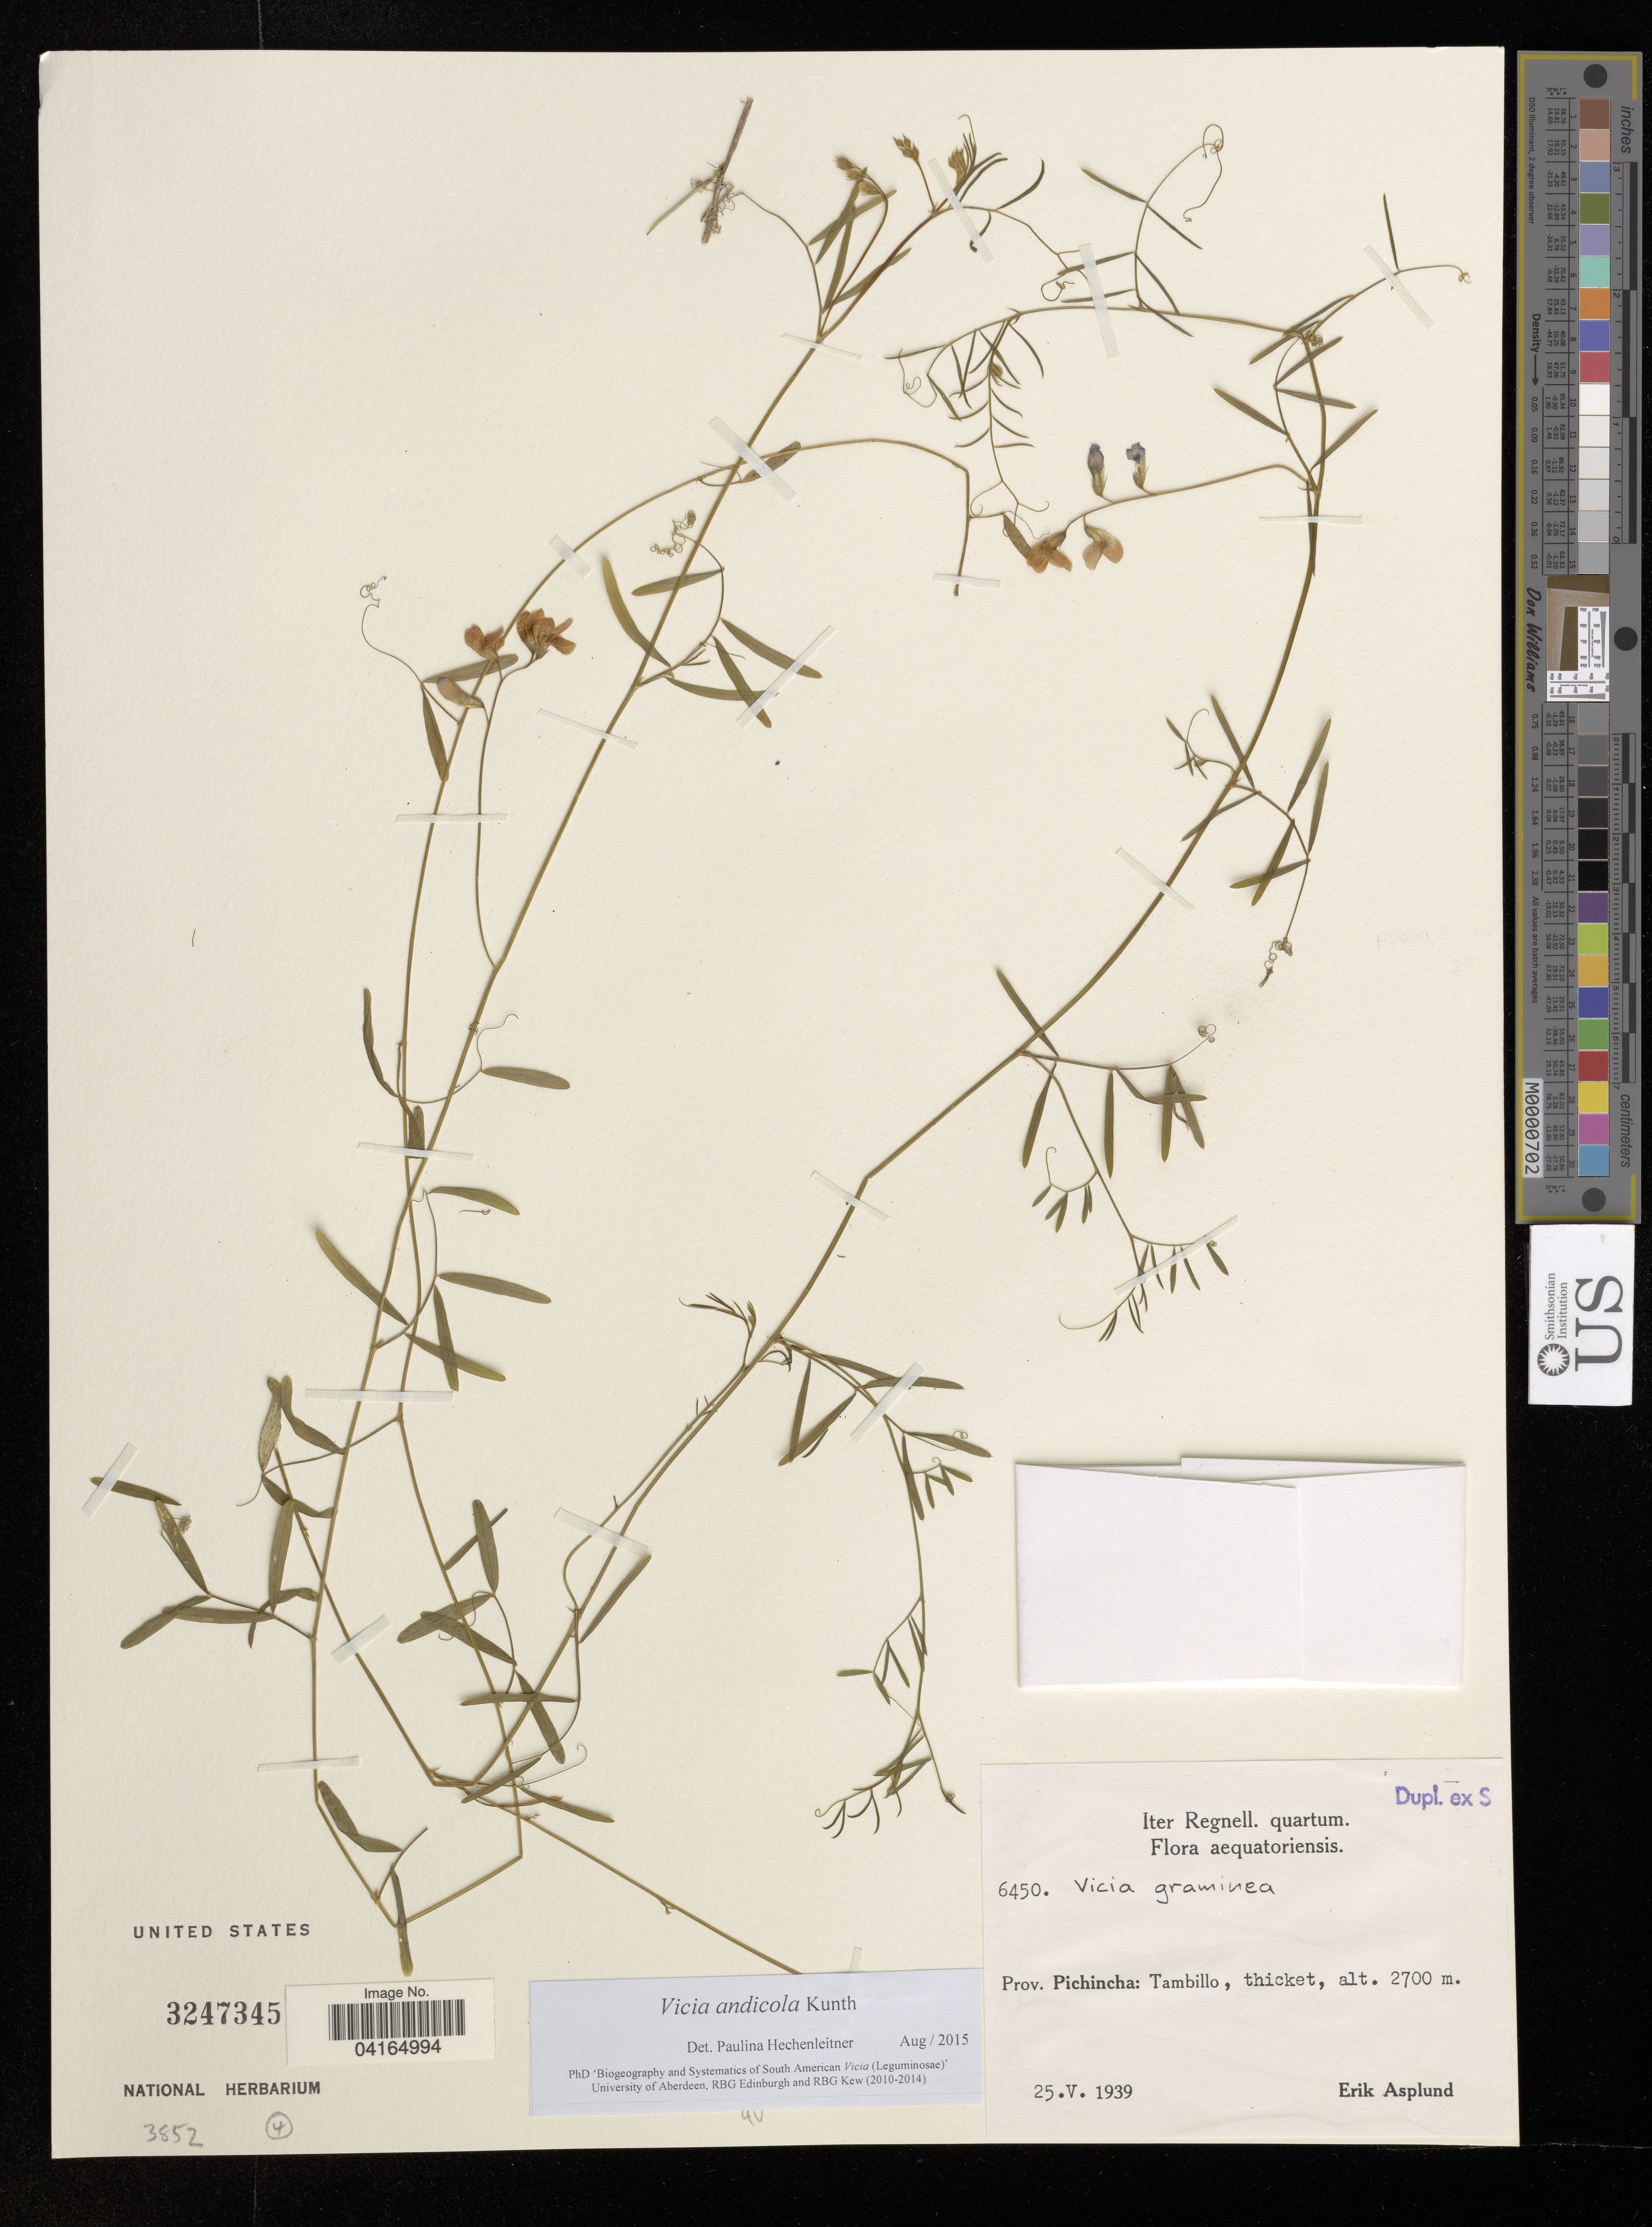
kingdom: Plantae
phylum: Tracheophyta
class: Magnoliopsida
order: Fabales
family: Fabaceae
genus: Vicia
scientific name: Vicia andicola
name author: Kunth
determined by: Hechenleitner, Paulina, RBG Edinburgh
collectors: E. Asplund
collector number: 6450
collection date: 1939-05-25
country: Ecuador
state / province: Pichincha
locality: Iter Regnell. quartum. Tambillo, thicket.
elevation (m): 2700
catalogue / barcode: US 3247345